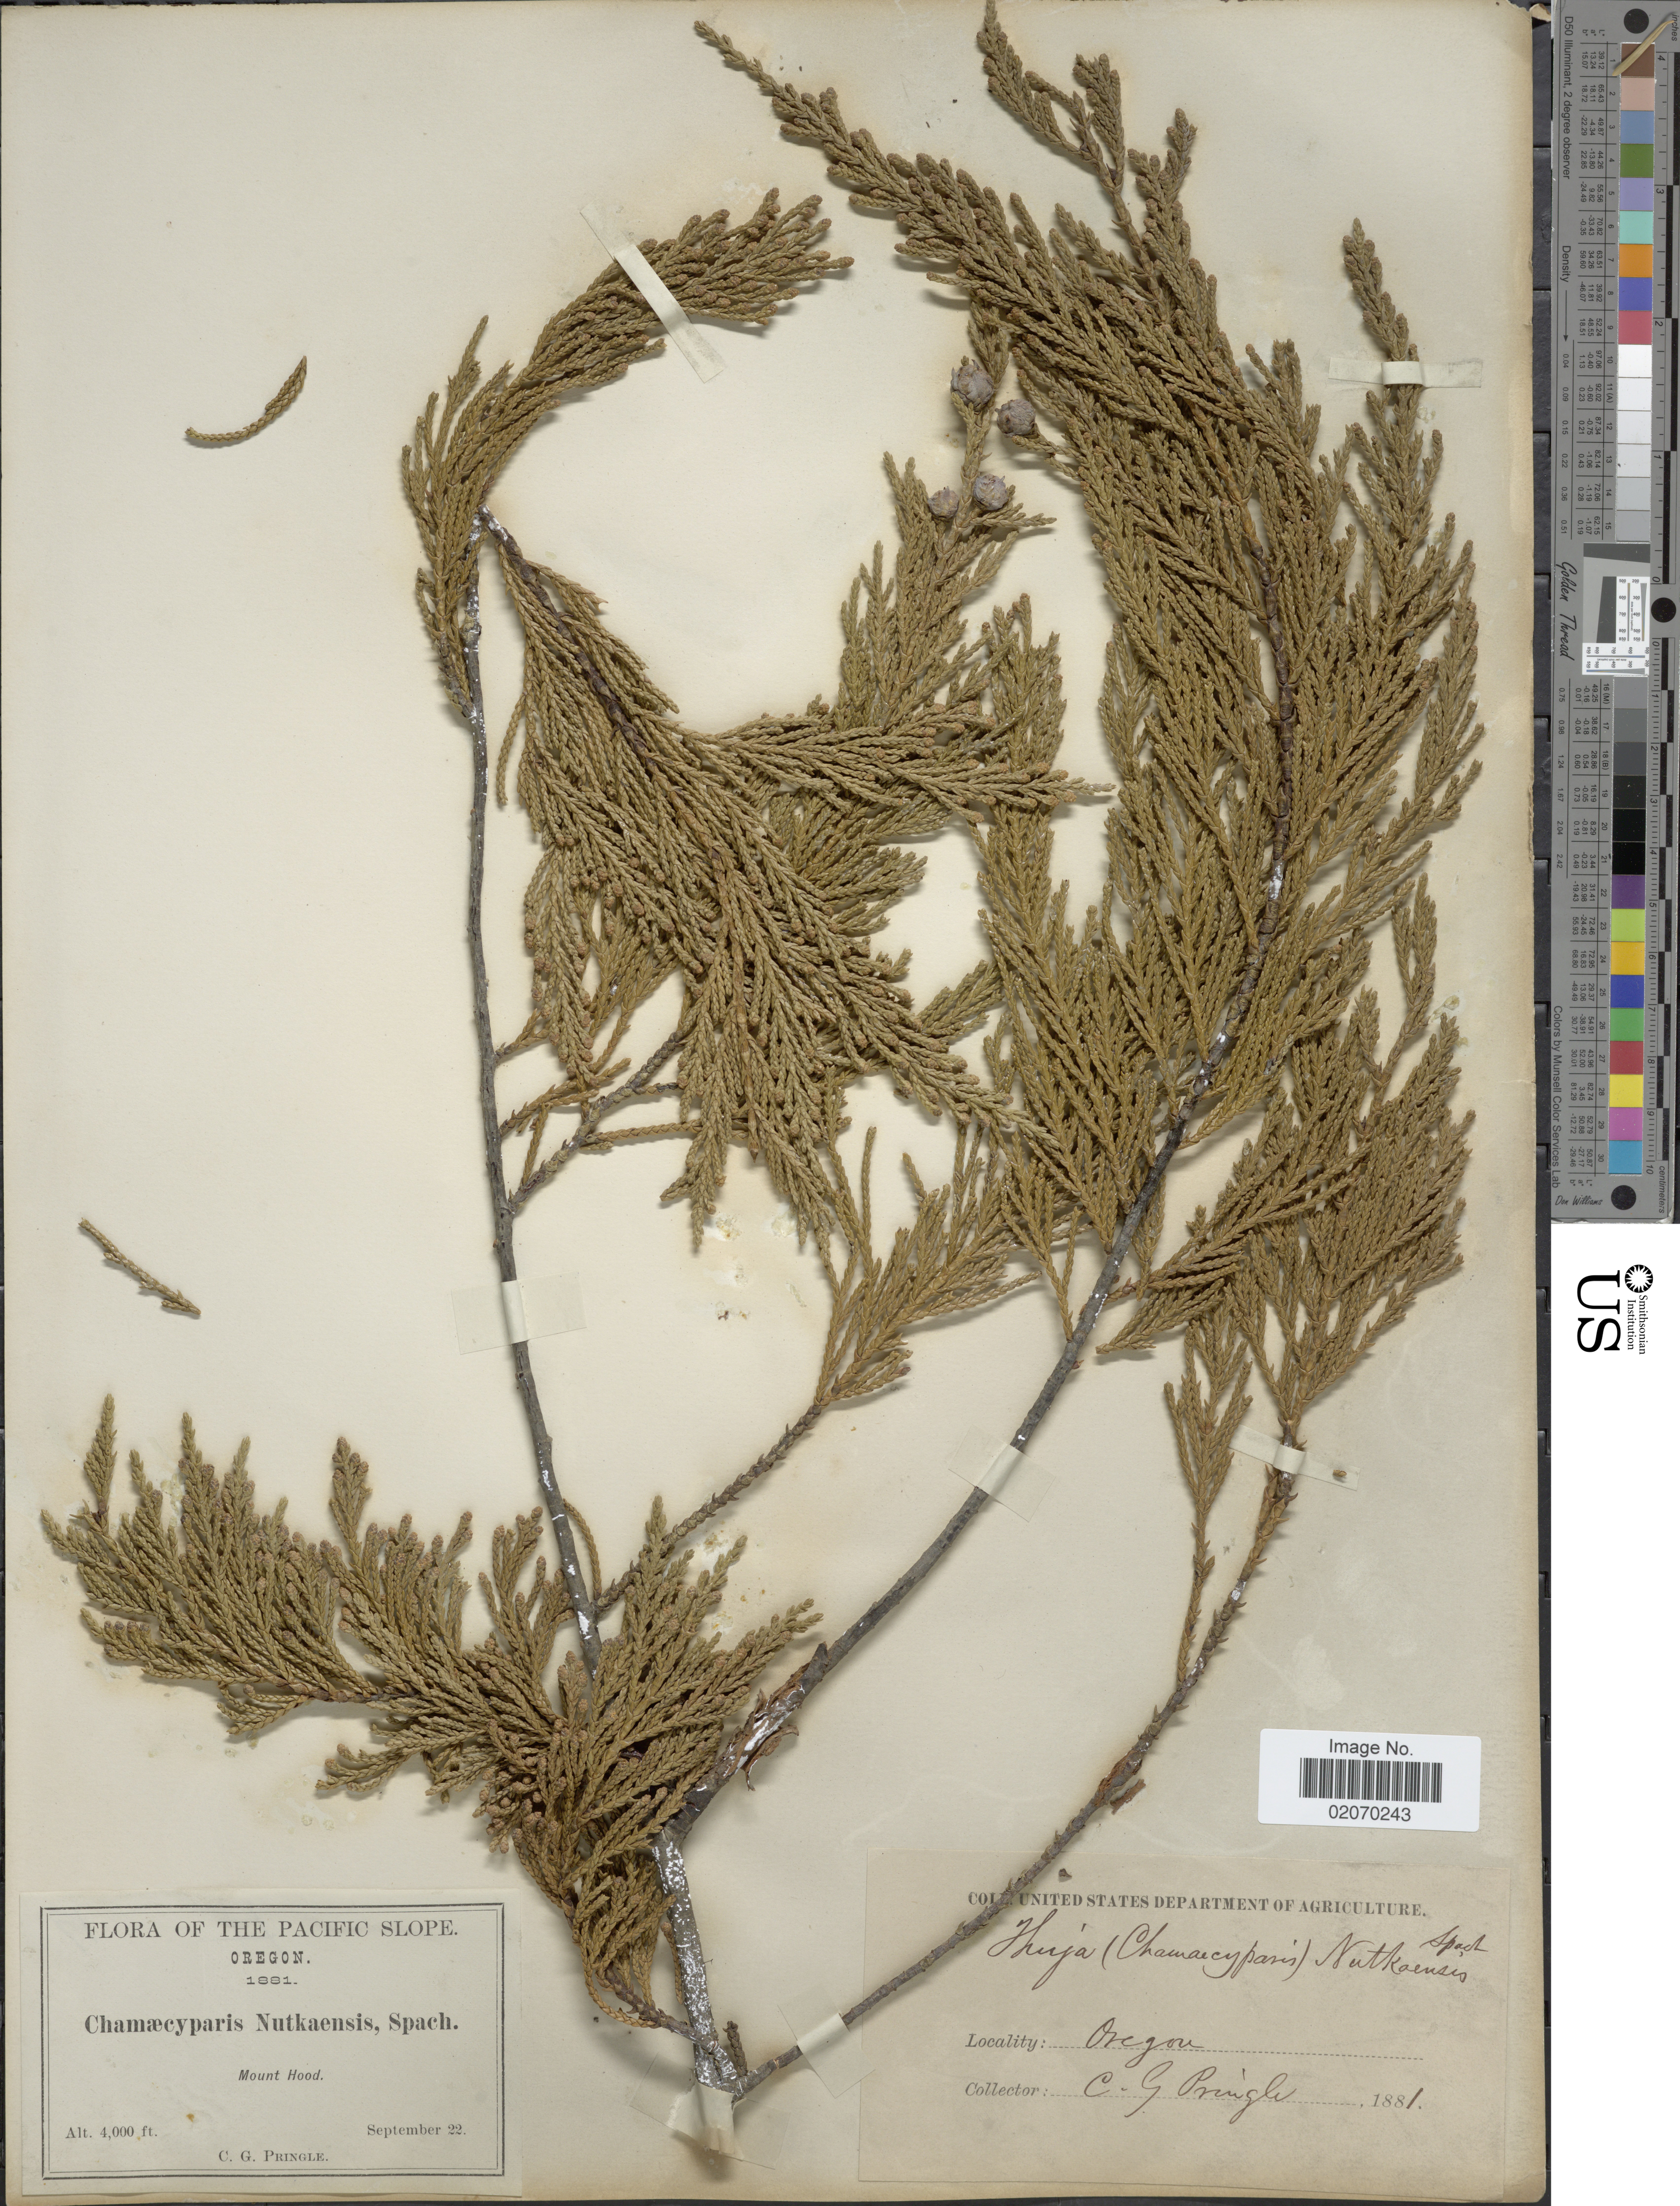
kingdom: Plantae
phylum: Tracheophyta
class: Pinopsida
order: Pinales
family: Cupressaceae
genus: Chamaecyparis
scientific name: Chamaecyparis nootkatensis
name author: (D. Don) Spach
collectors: C. G. Pringle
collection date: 1881-09-22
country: United States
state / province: Oregon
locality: The Pacific Slope, Mount Hood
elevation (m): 1219